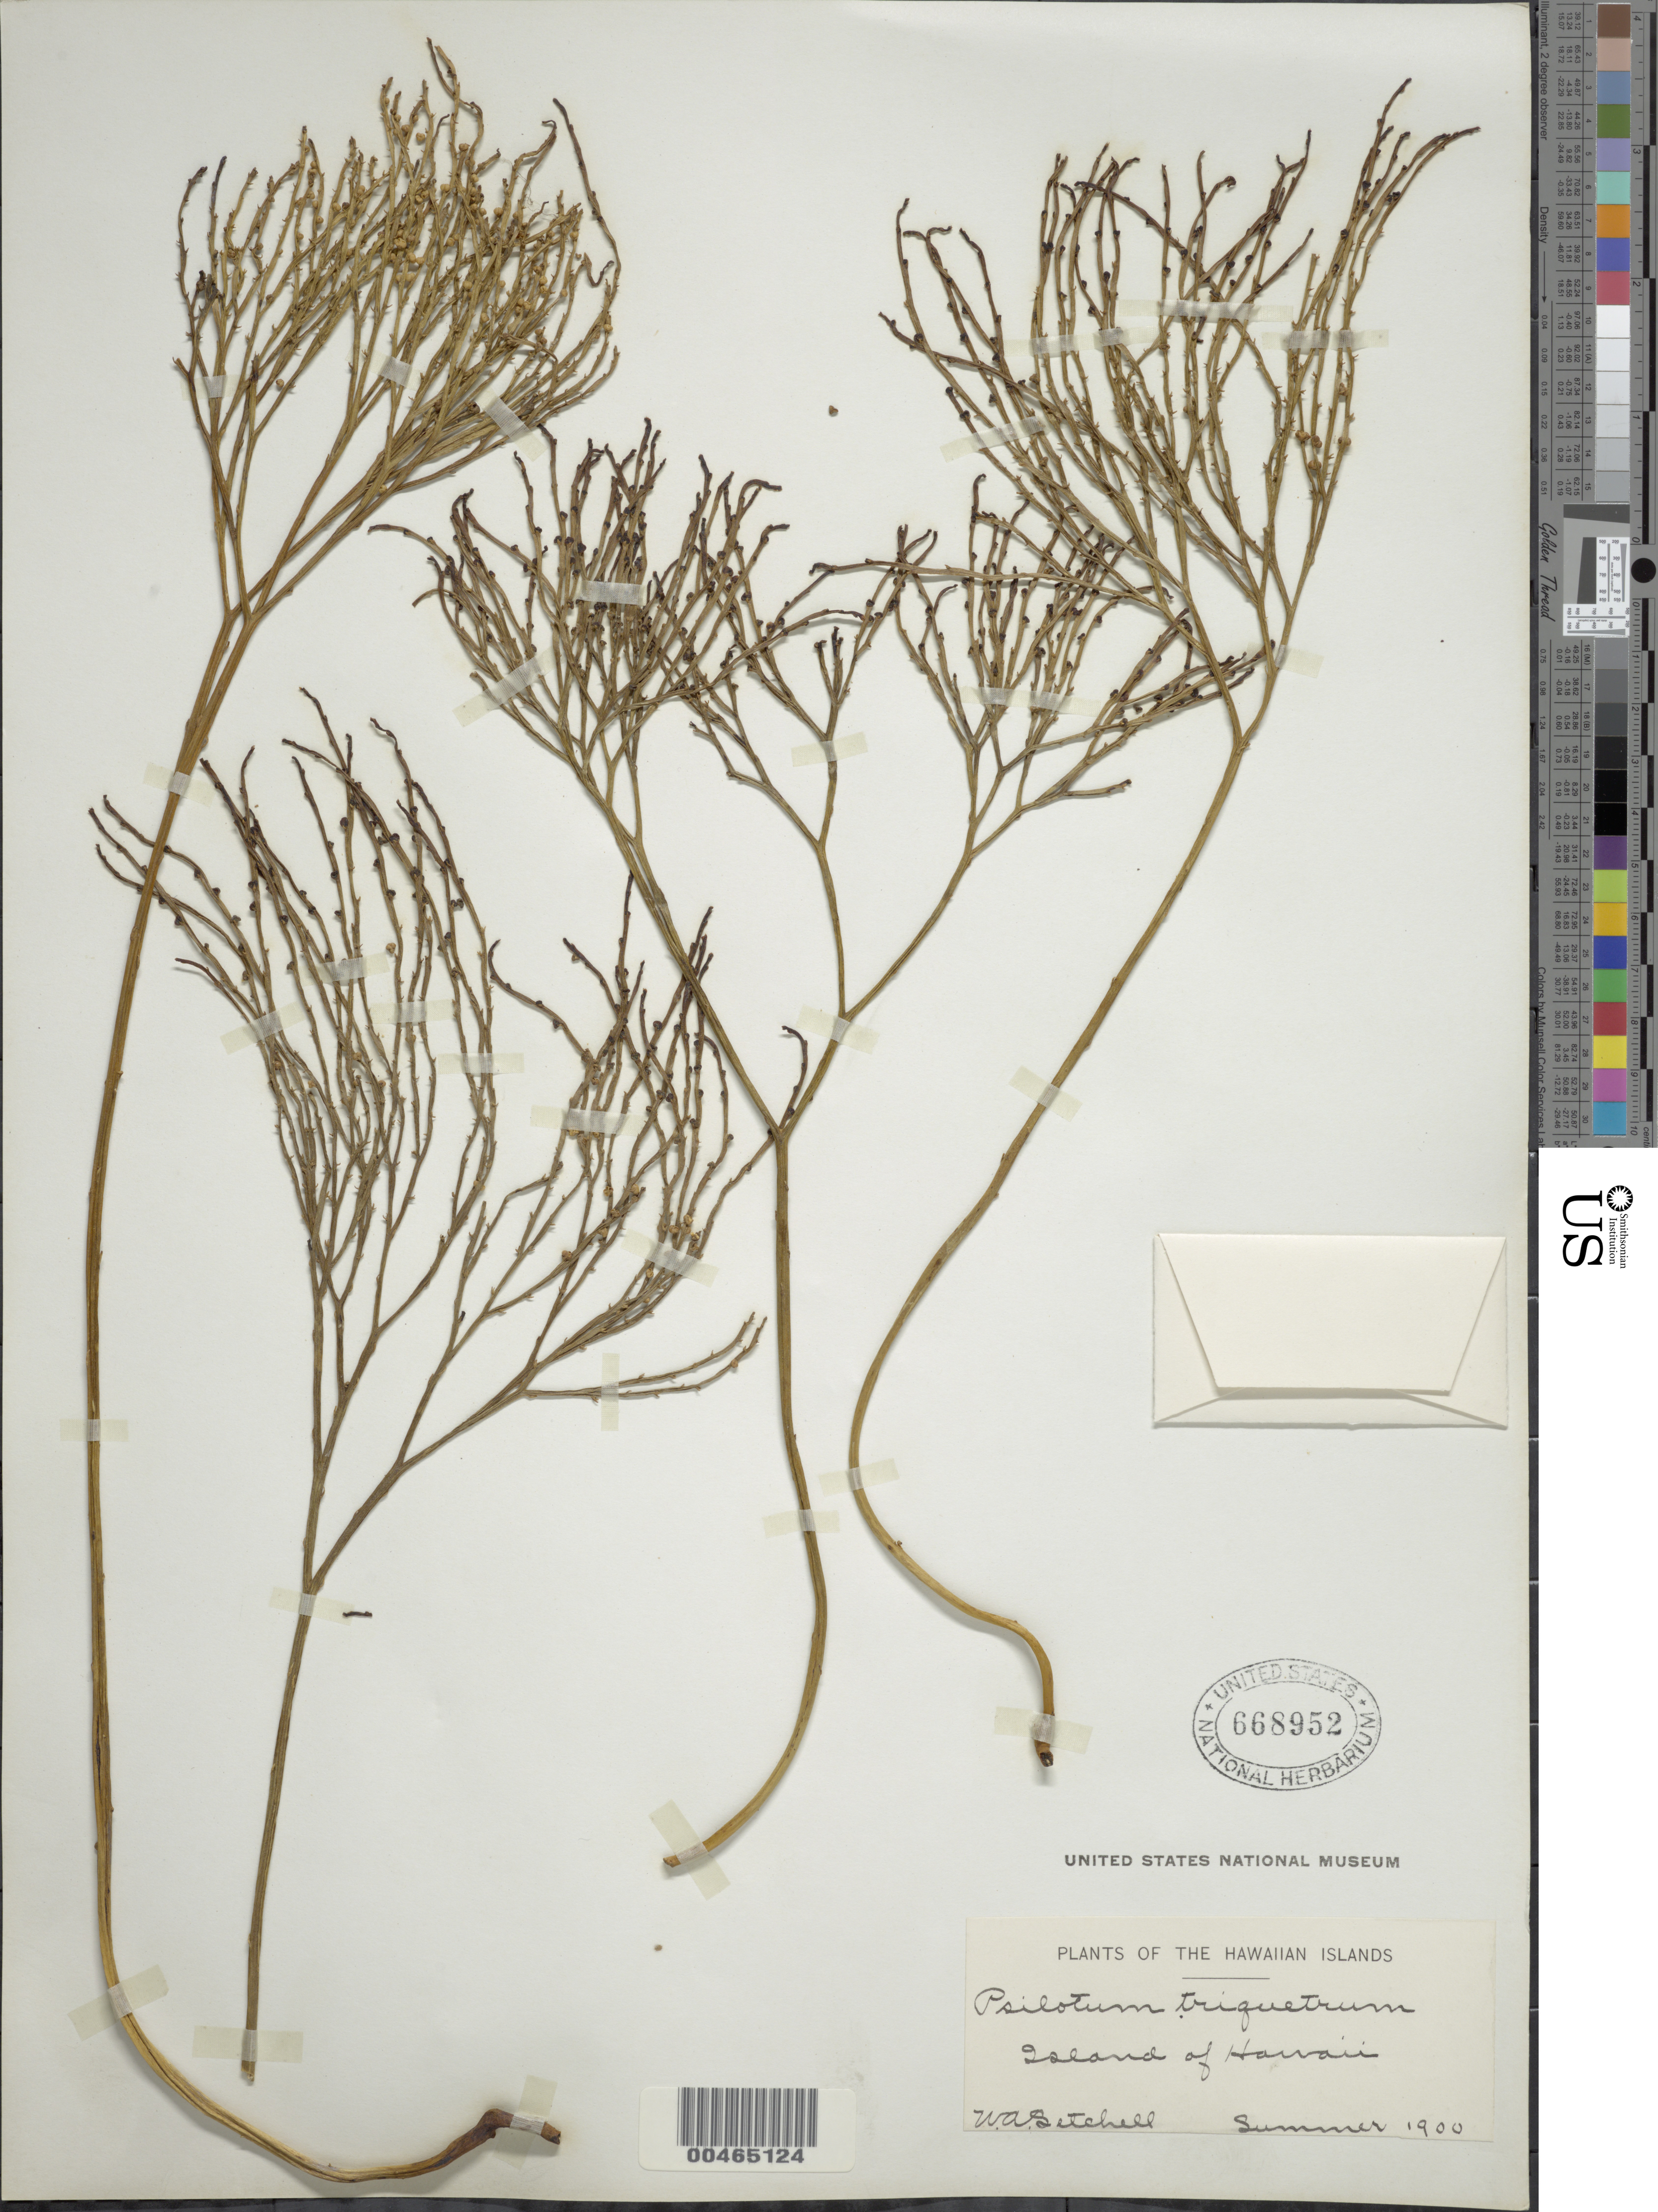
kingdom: Plantae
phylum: Tracheophyta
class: Polypodiopsida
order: Psilotales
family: Psilotaceae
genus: Psilotum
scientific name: Psilotum nudum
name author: (L.) P. Beauv.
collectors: W. Setchell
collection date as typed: Sum 1900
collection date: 1900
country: United States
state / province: Hawaii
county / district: Kauai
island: Kaua'i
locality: Hawaii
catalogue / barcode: US 668952